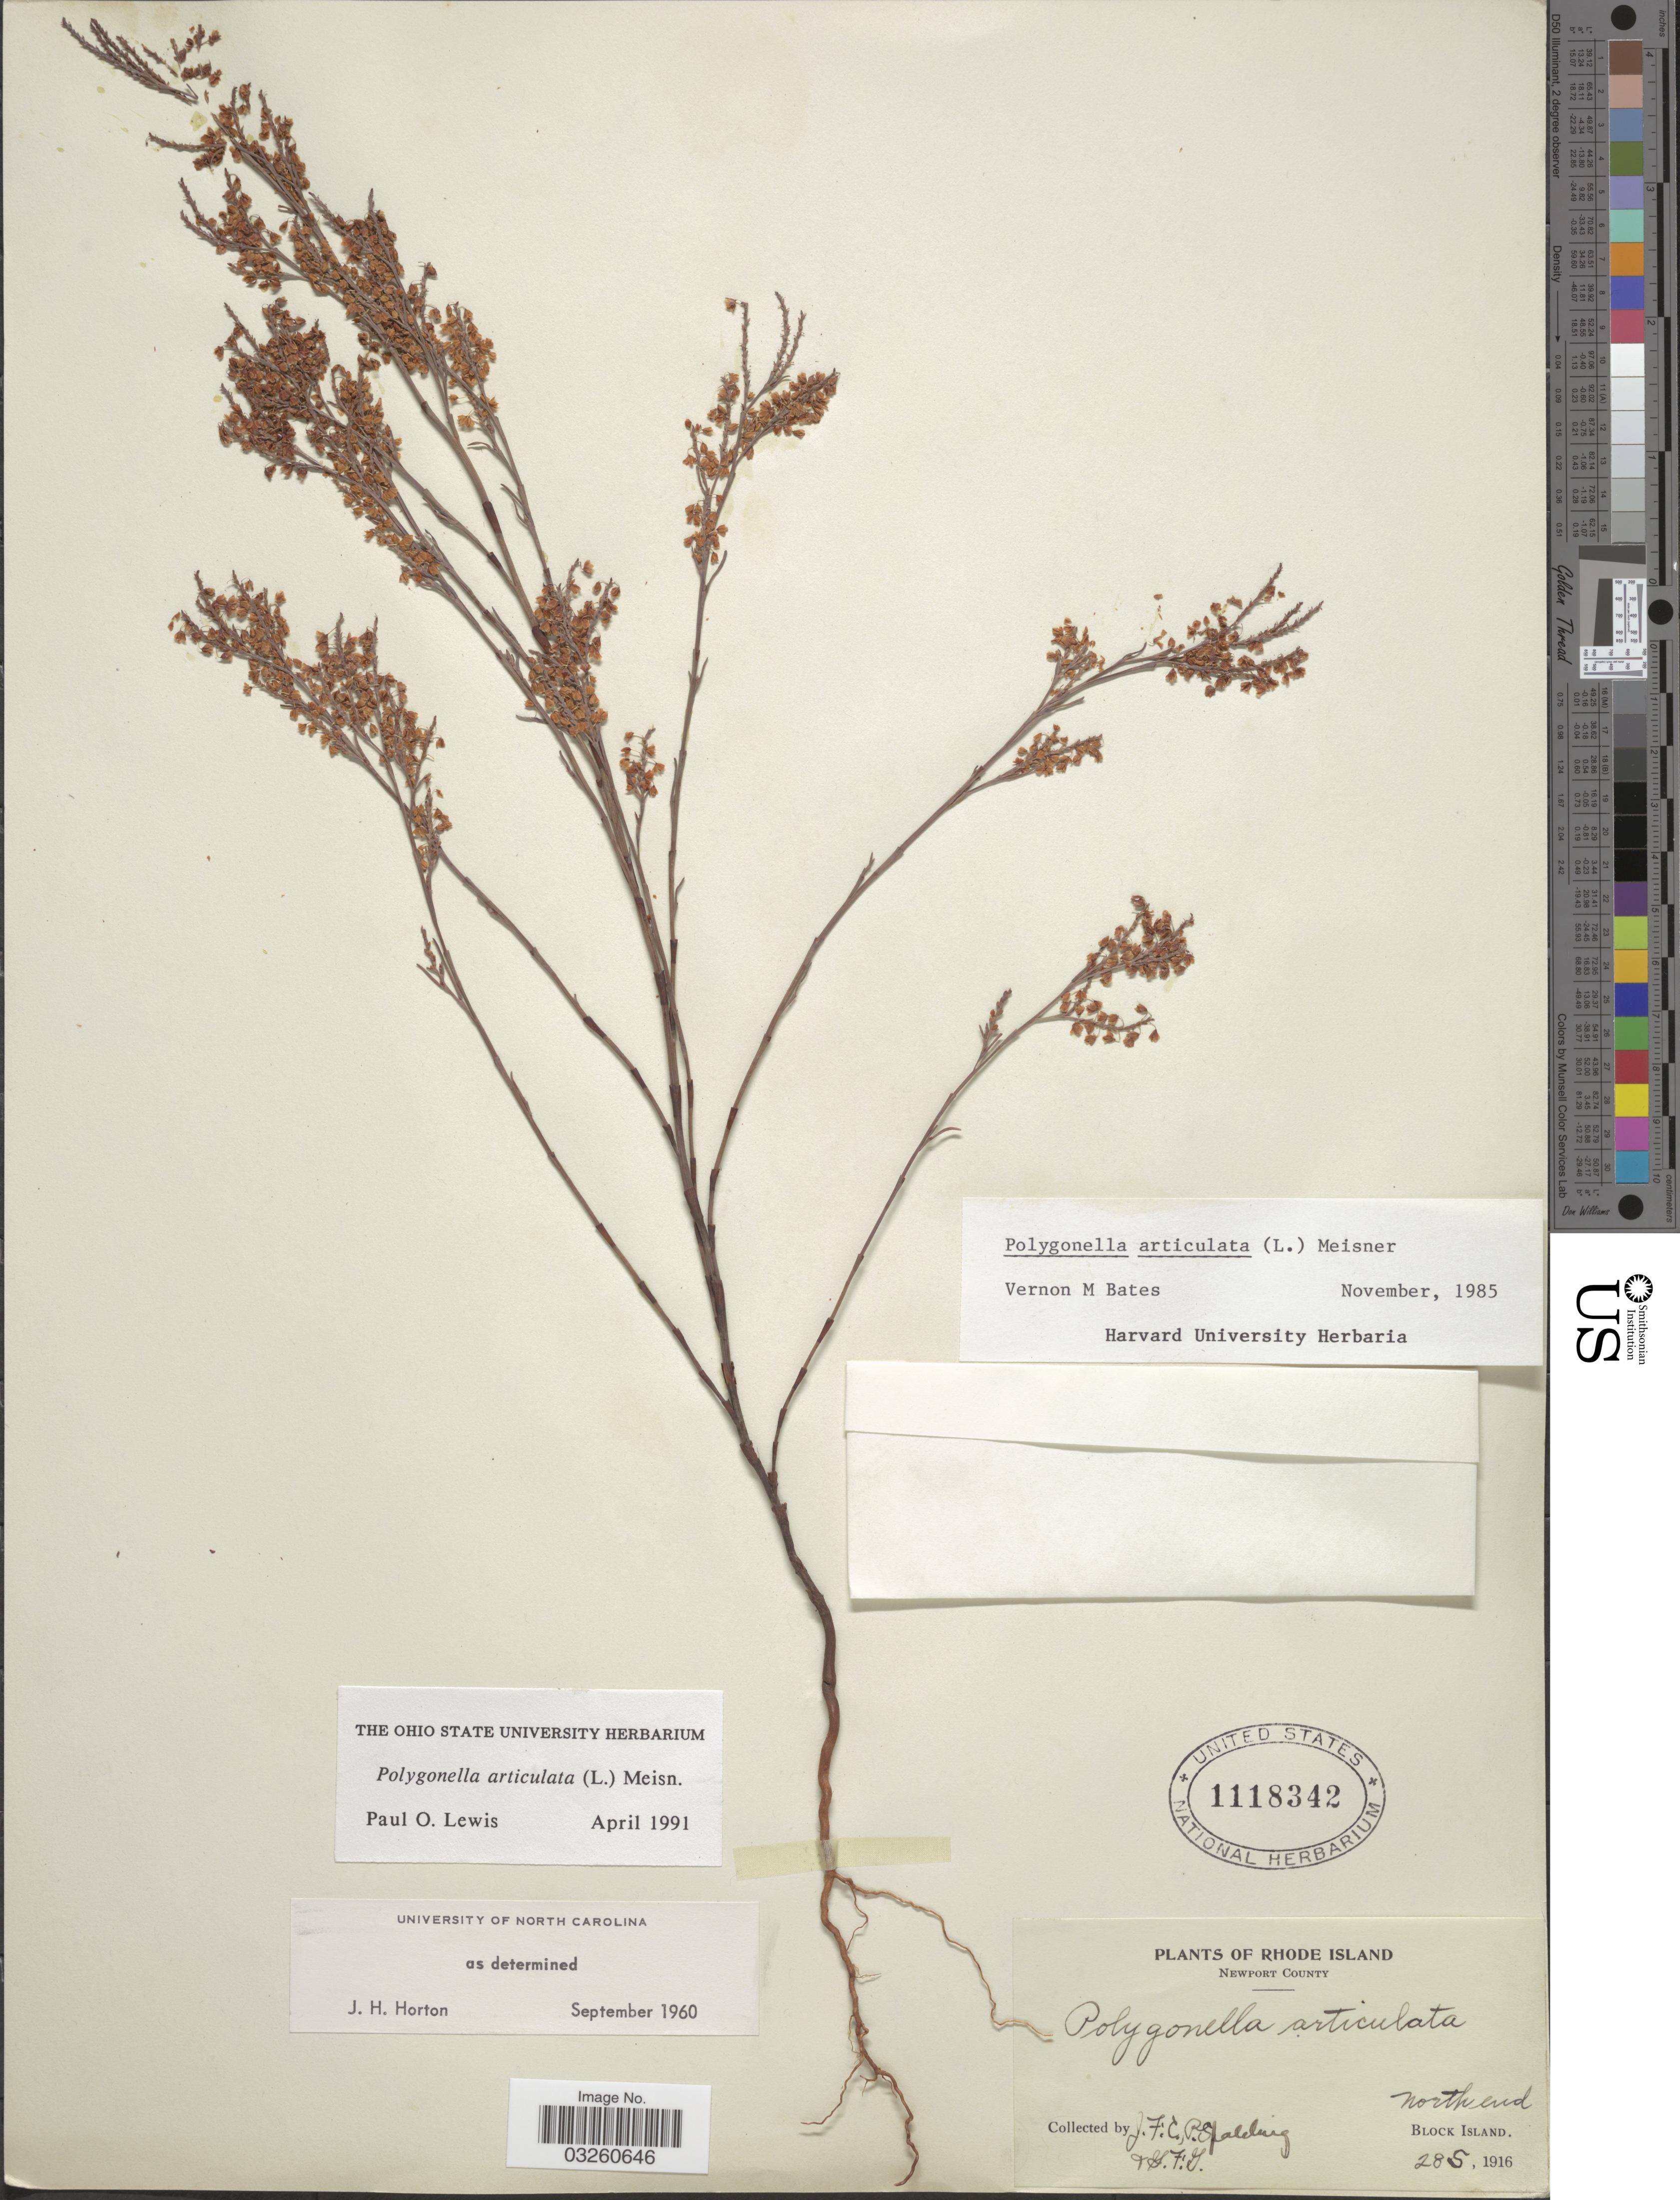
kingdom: Plantae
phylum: Tracheophyta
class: Magnoliopsida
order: Caryophyllales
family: Polygonaceae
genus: Polygonella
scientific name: Polygonella articulata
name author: (L.) Meisn.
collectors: J. Collins, P. Spalding & G. F. G.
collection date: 1916-05-28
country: United States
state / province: Rhode Island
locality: Newport County. North end Block Island.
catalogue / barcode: US 1118342